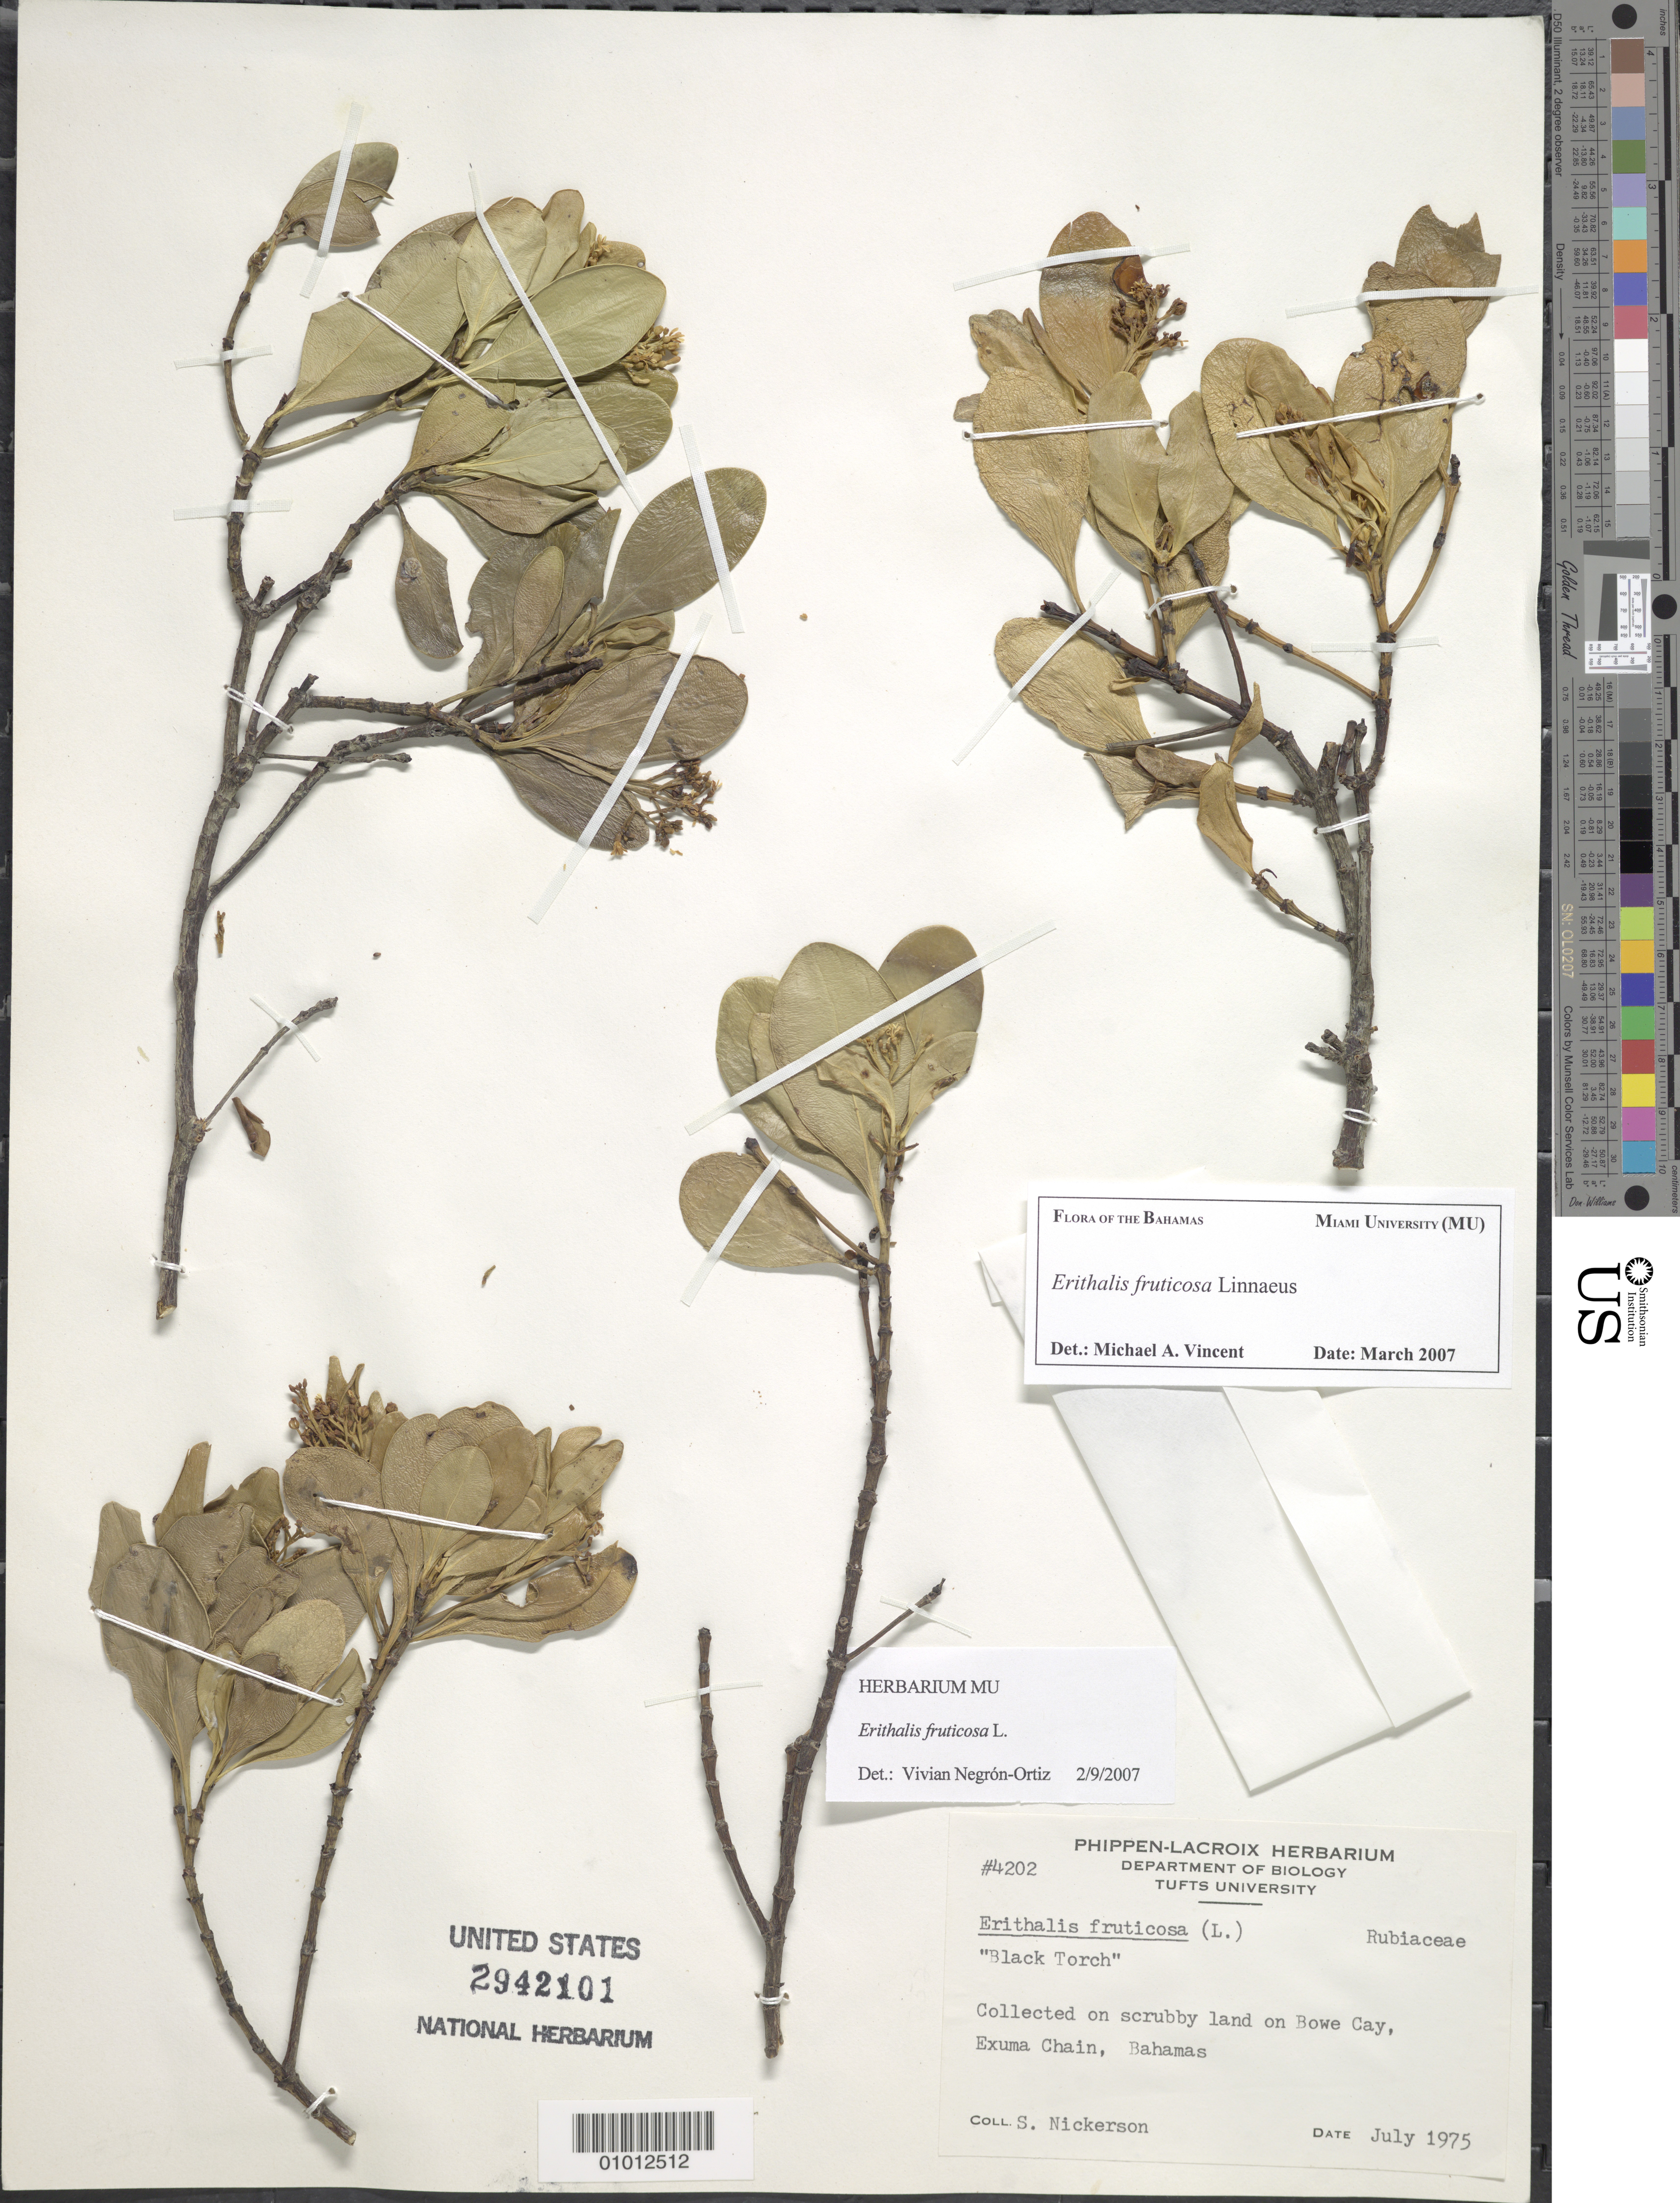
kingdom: Plantae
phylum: Tracheophyta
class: Magnoliopsida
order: Gentianales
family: Rubiaceae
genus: Erithalis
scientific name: Erithalis fruticosa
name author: L.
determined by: Vincent, M. A.; Negrón-Ortiz, V.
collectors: S. Nickerson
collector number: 4202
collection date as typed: Jul 1975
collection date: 1975-07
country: Bahamas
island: Exuma Chain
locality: Bowe Cay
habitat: On scrubby land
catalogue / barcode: US 2942101